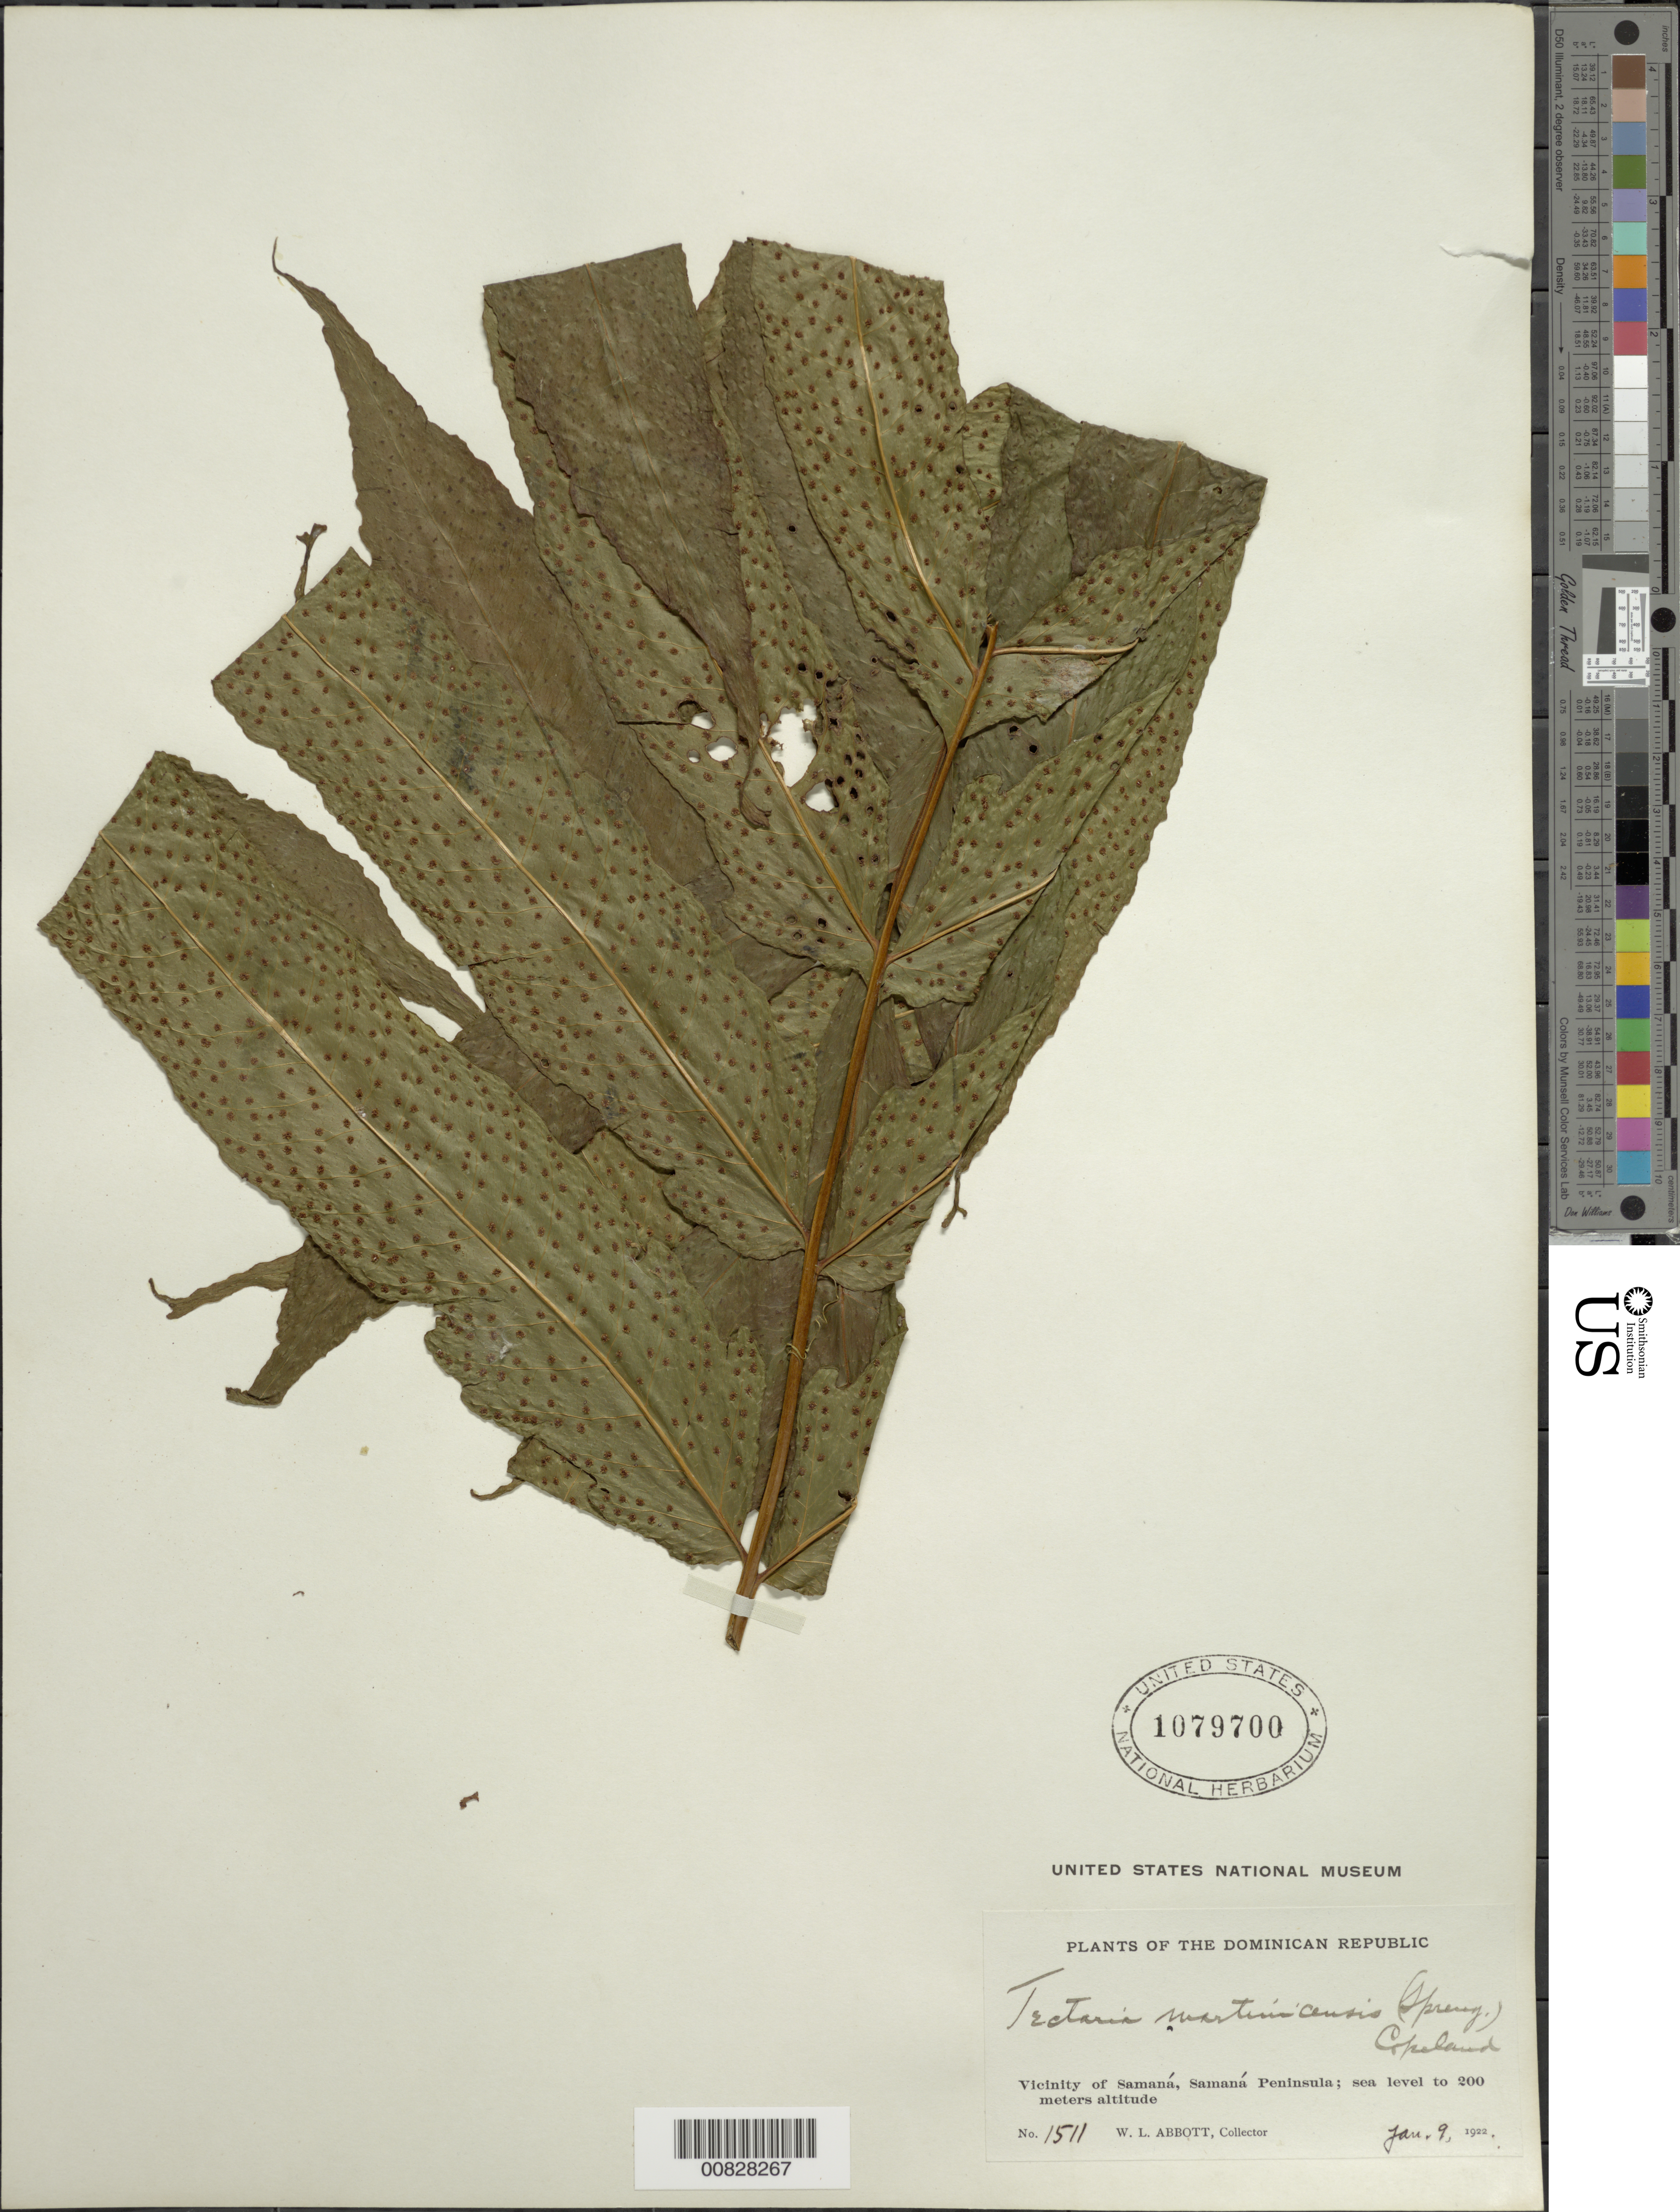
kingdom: Plantae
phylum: Tracheophyta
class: Polypodiopsida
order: Polypodiales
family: Tectariaceae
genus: Tectaria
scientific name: Tectaria incisa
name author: Cav.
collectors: W. L. Abbott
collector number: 1511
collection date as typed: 09 Jan 1922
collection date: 1922-01-09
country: Dominican Republic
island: Hispaniola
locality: Samaná vicinity, Samaná Peninsula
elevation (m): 0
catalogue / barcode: US 1079700